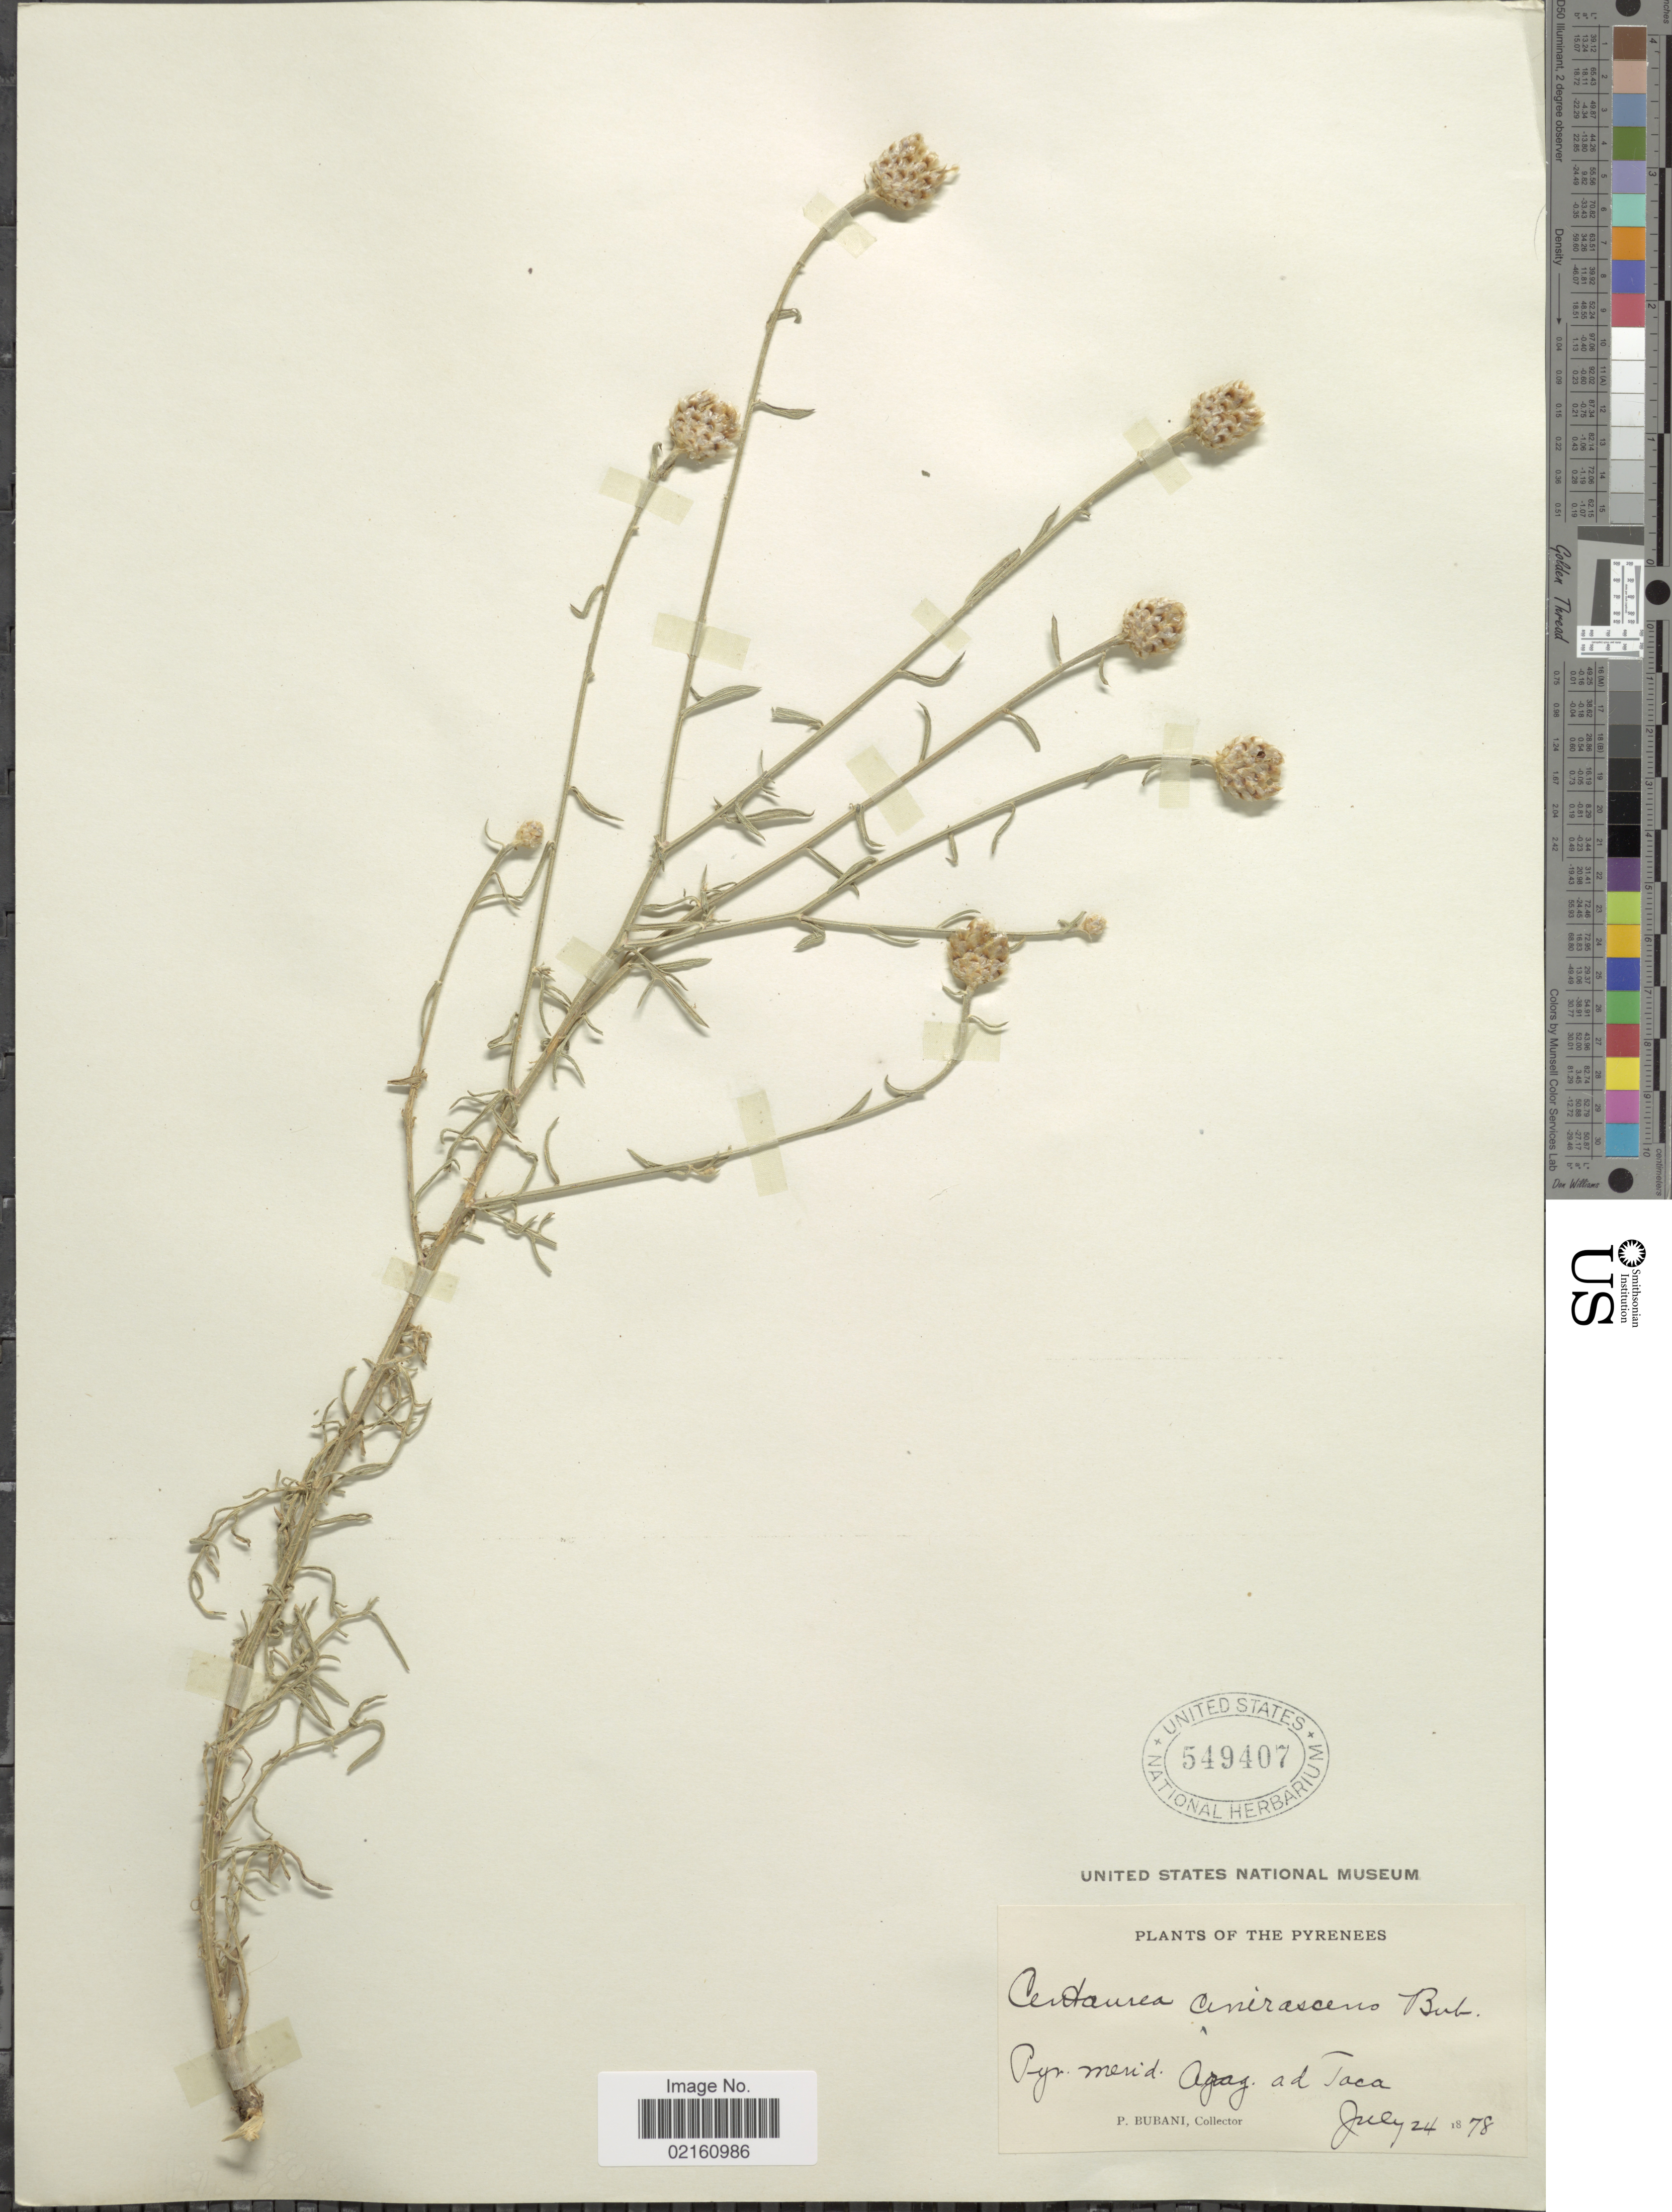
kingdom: Plantae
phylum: Tracheophyta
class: Magnoliopsida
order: Asterales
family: Asteraceae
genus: Centaurea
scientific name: Centaurea alba subsp. maluqueri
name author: (Font Quer) Molero & Vigo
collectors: P. Bubani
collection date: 1878-07-24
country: Spain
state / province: Aragon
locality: Pyrenees. Pyr. merid. Arag. ad Jaca.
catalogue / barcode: US 549407